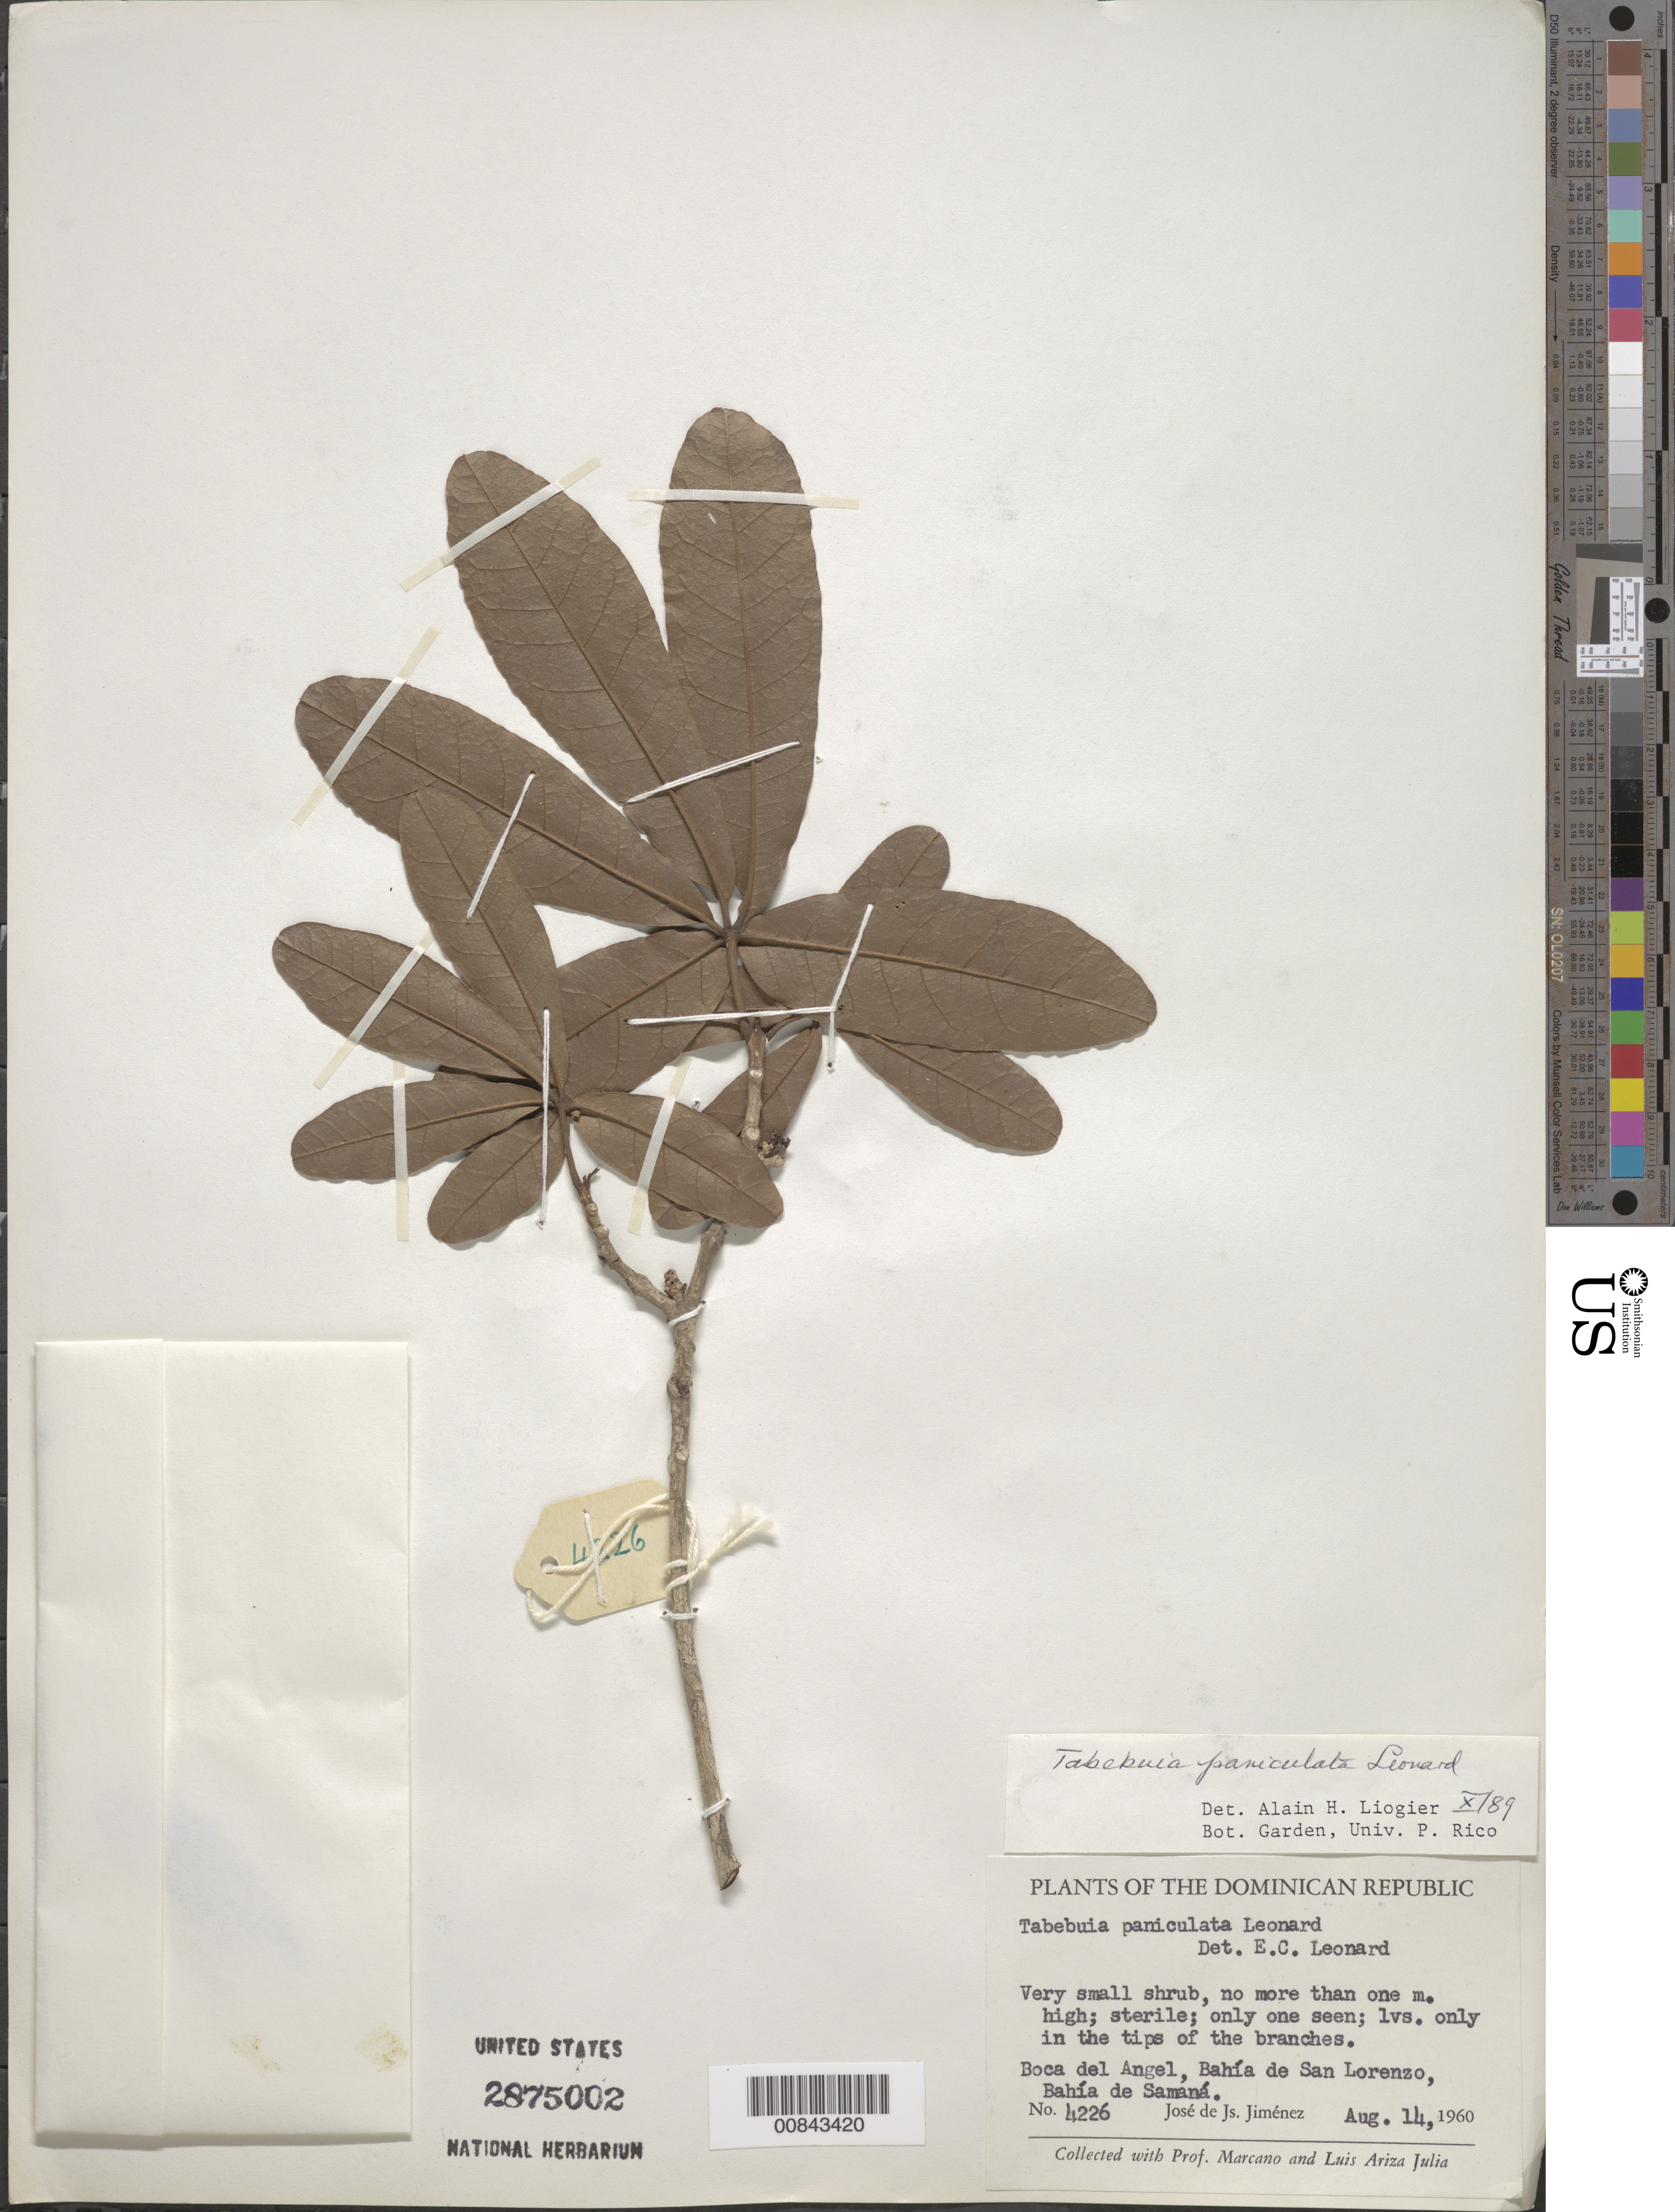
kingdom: Plantae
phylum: Tracheophyta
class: Magnoliopsida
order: Lamiales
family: Bignoniaceae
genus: Tabebuia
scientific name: Tabebuia paniculata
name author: Leonard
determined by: Liogier, Alain H.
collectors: J. J. Jiménez Almonte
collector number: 4226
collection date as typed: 14 Aug 1960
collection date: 1960-08-14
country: Dominican Republic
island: Hispaniola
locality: Boca del Angel, Bahía de San Lorenzo, Bahía de Samaná.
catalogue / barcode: US 2875002